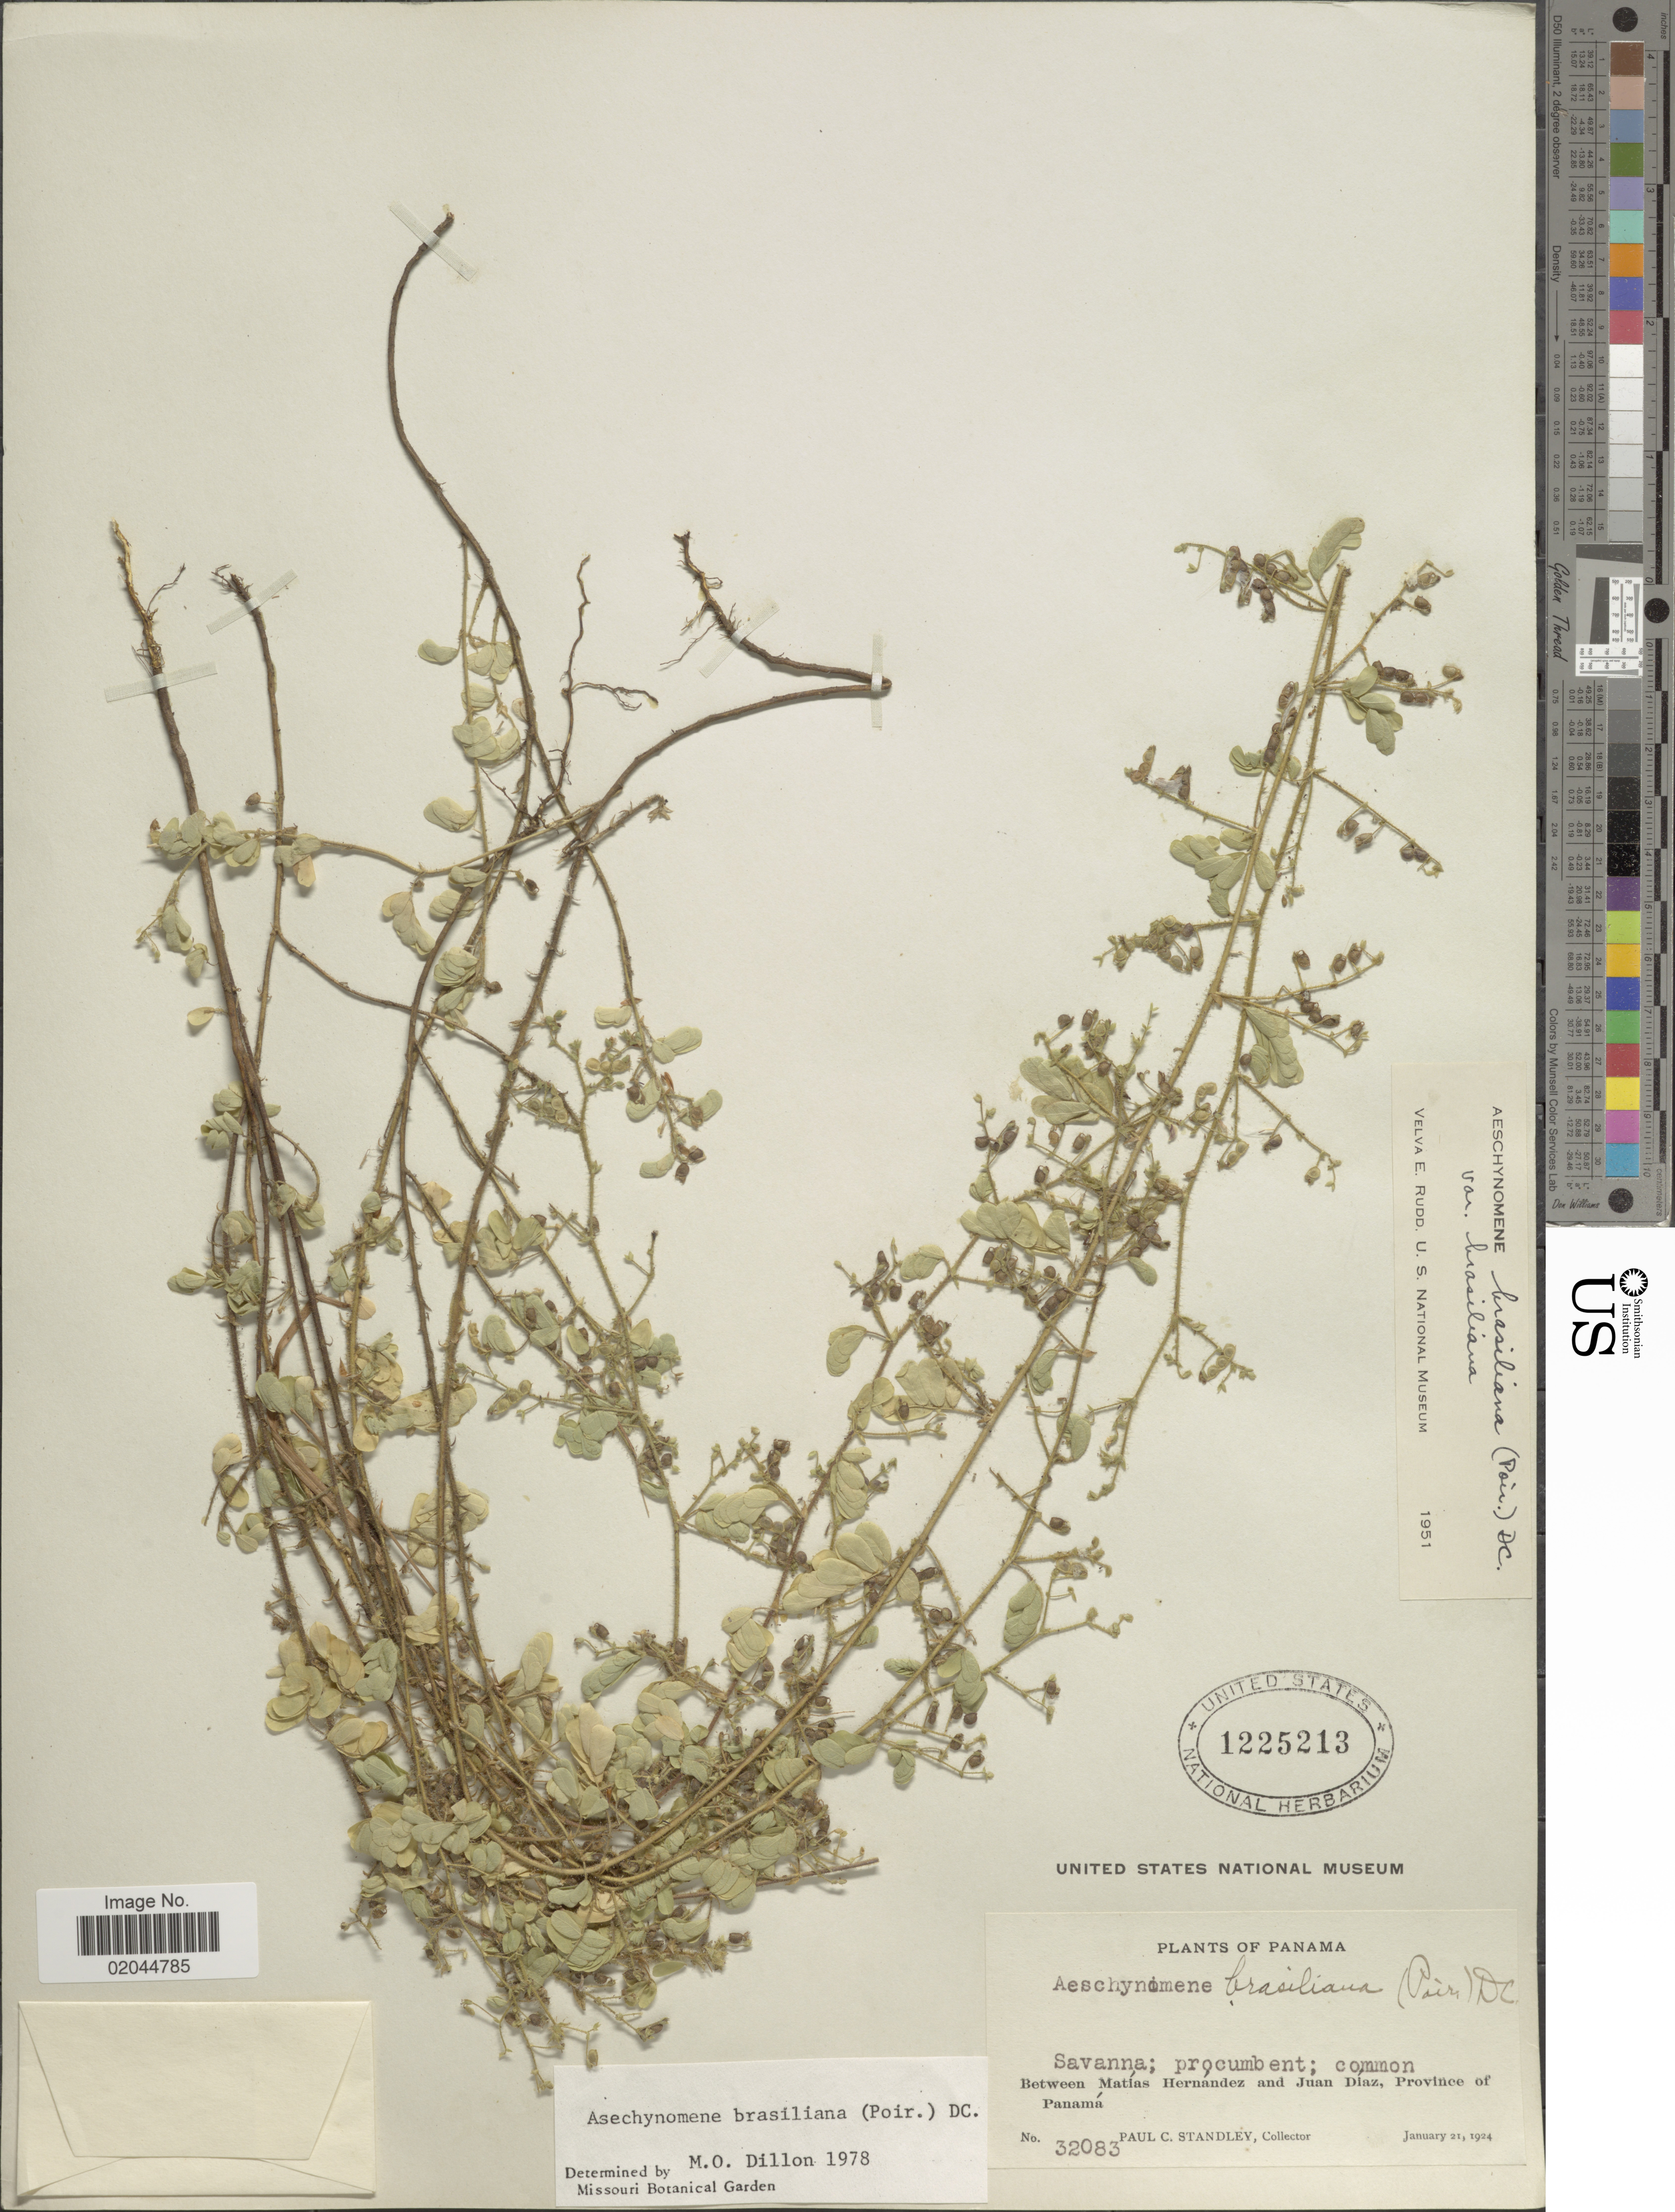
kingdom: Plantae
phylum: Tracheophyta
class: Magnoliopsida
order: Fabales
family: Fabaceae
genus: Aeschynomene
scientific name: Aeschynomene brasiliana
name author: (Poir.) DC.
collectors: P. C. Standley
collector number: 32083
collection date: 1924-01-21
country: Panama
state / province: Panamá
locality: Between Matias Hernandez and Juan Diaz, Province of Panama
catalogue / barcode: US 1225213